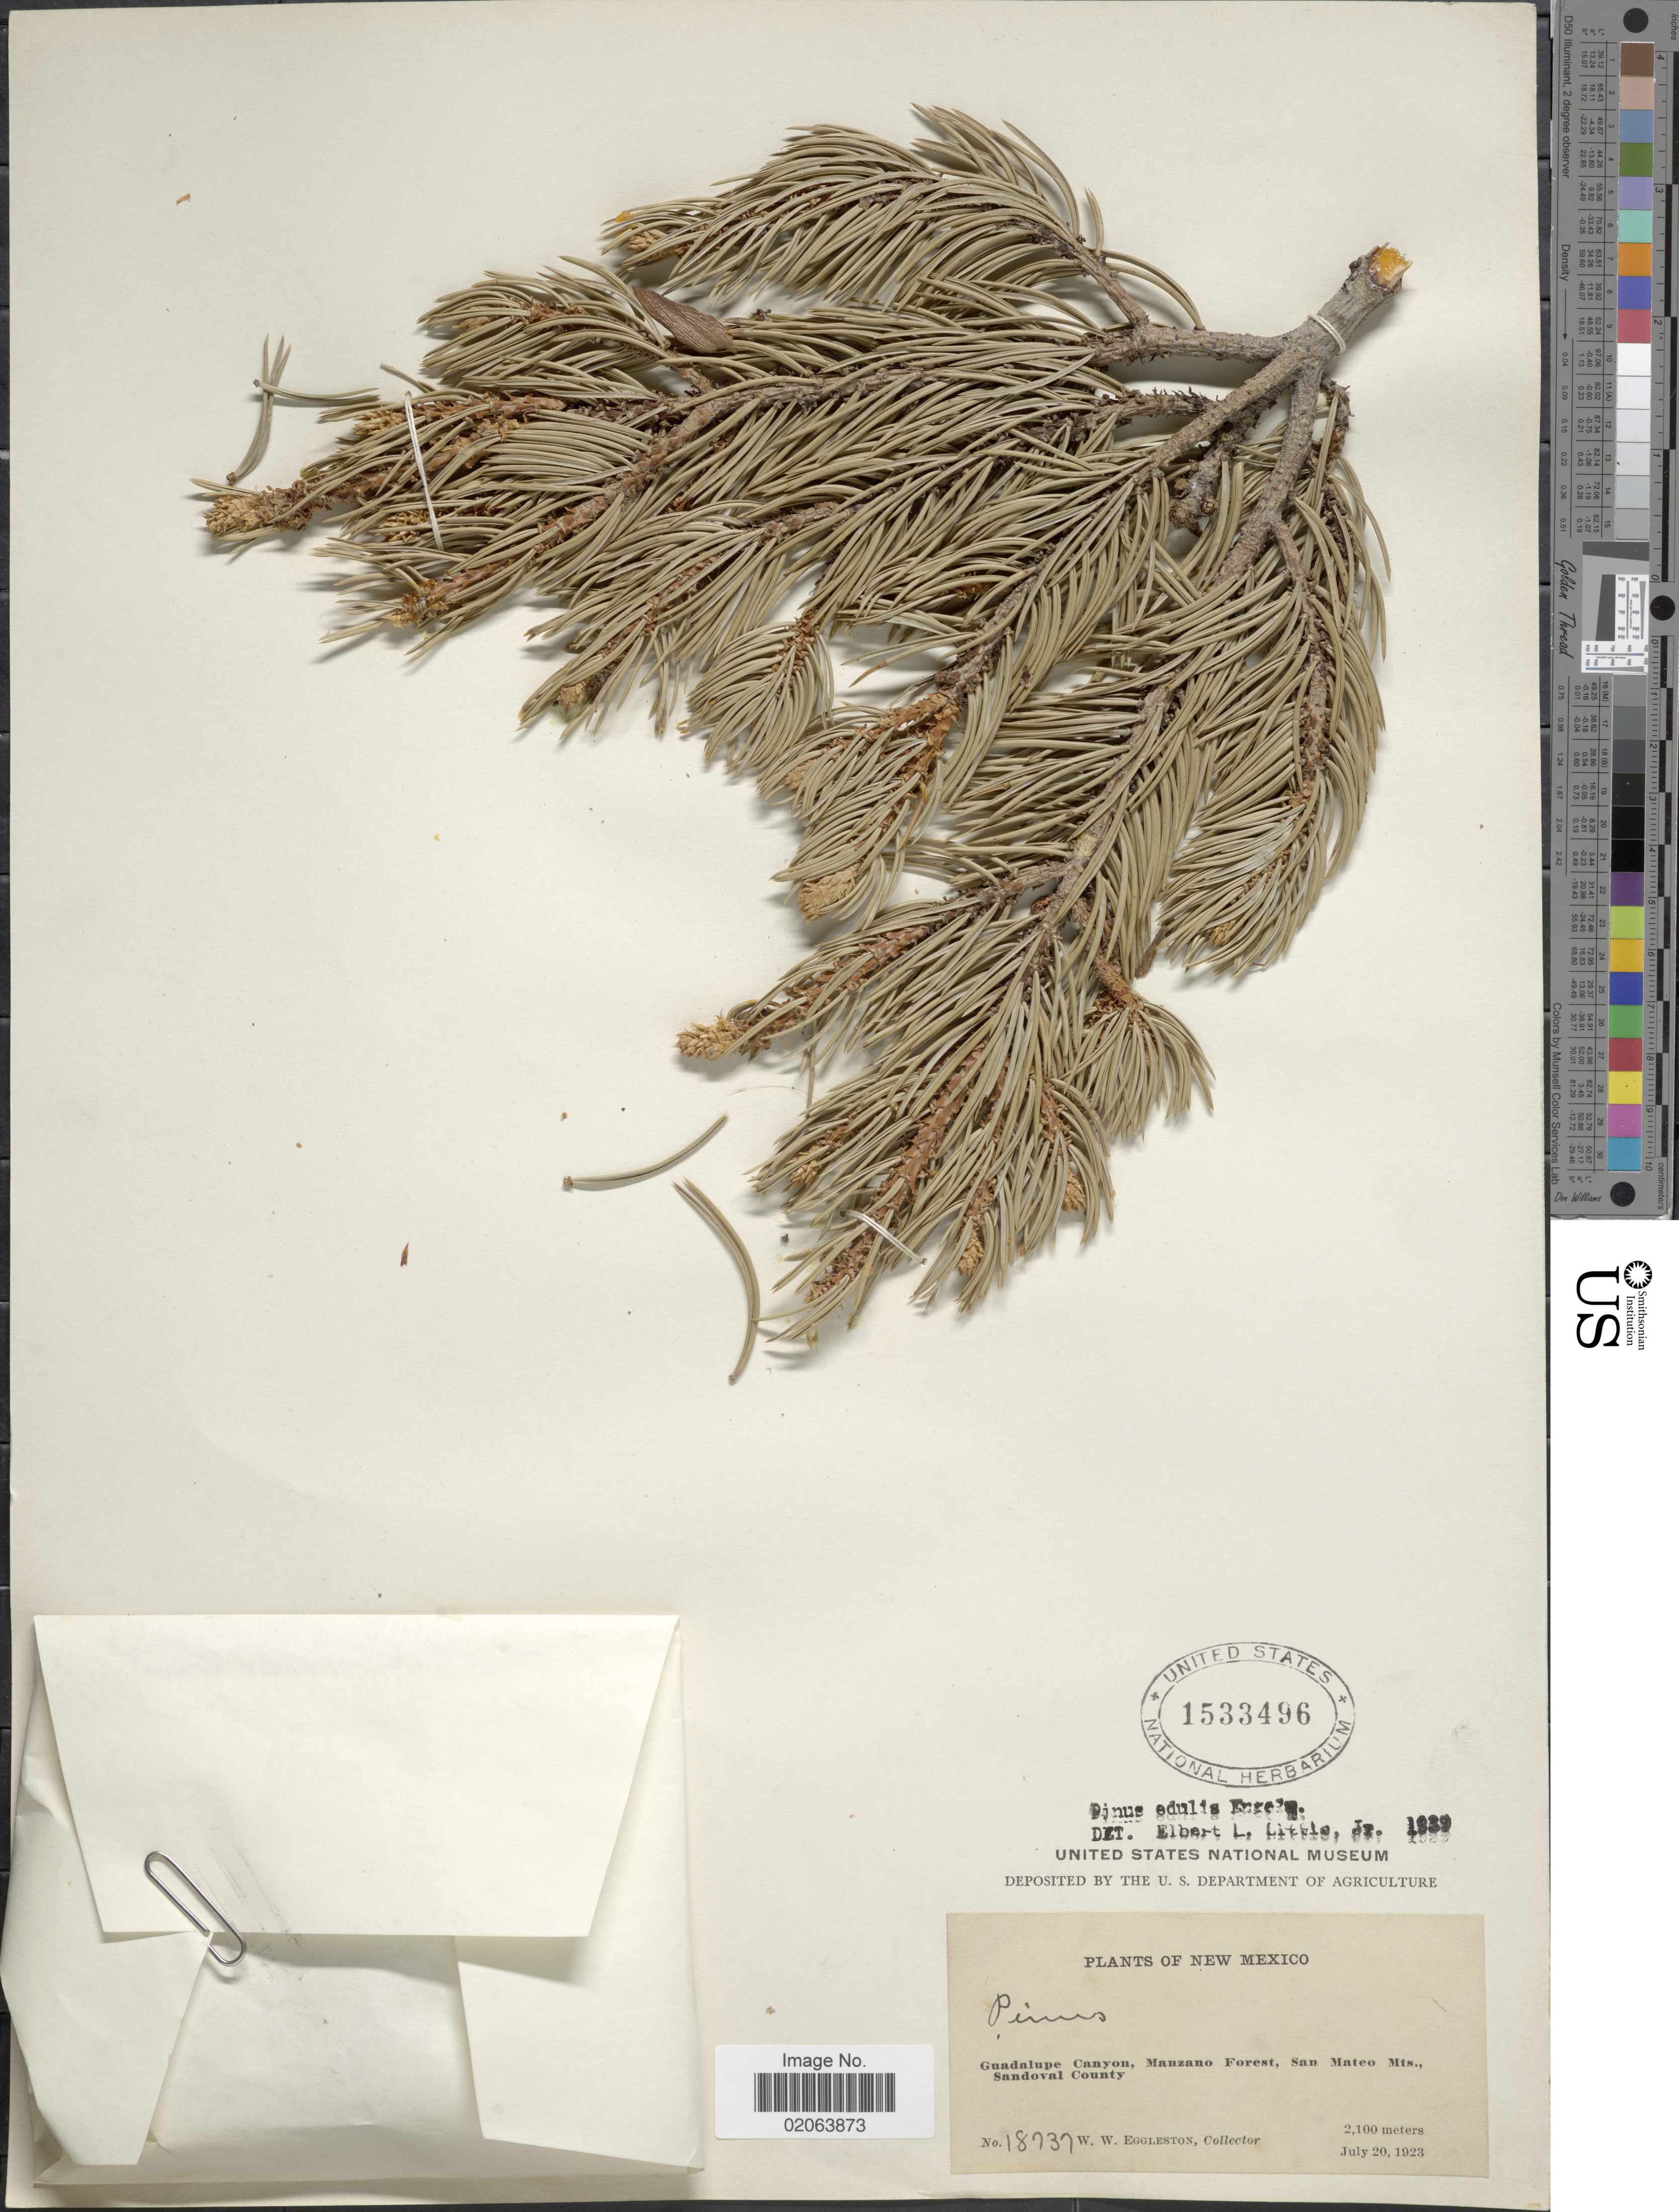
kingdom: Plantae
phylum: Tracheophyta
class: Pinopsida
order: Pinales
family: Pinaceae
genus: Pinus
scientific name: Pinus edulis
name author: Engelm.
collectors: W. W. Eggleston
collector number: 18737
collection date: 1923-07-20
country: United States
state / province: New Mexico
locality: Guadalupe Canyon, Manzano Forest, San Mateo County., Sandoval County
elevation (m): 2100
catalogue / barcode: US 1533496